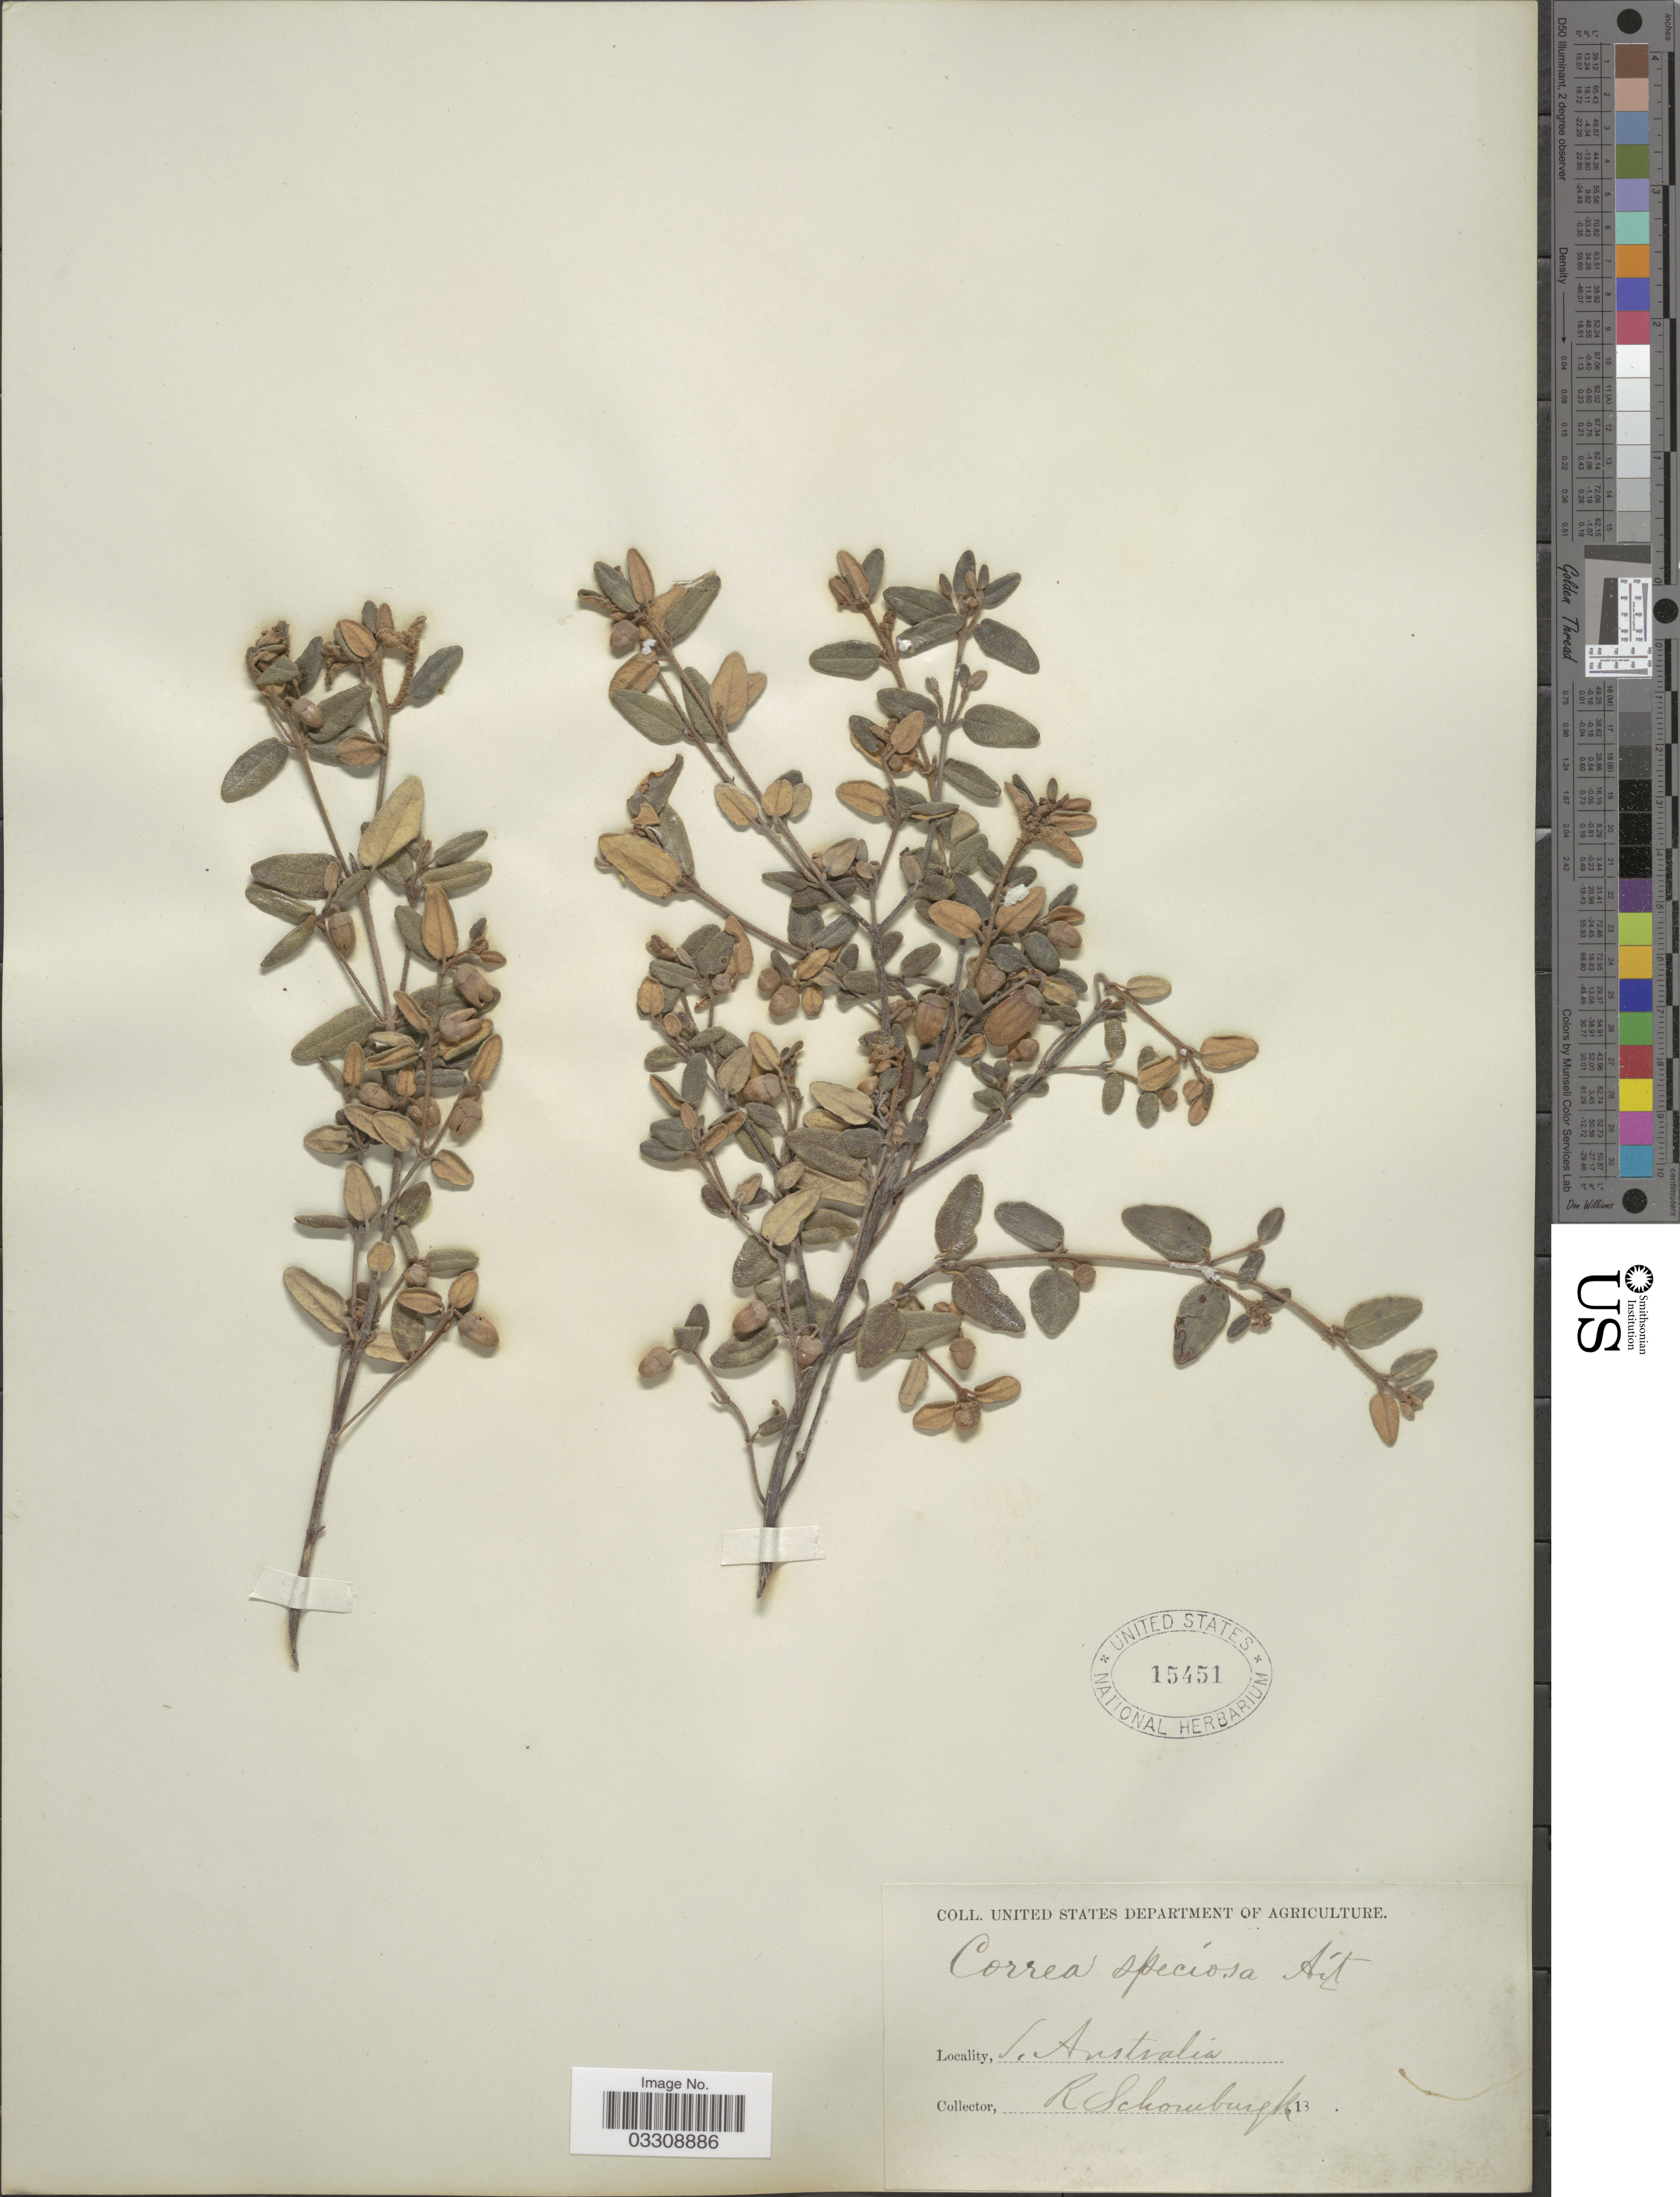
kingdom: Plantae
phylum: Tracheophyta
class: Magnoliopsida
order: Sapindales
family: Rutaceae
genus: Correa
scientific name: Correa speciosa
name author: Donn ex Andrews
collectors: M. R. Schomburgk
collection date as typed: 18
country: Australia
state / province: South Australia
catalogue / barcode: US 15451